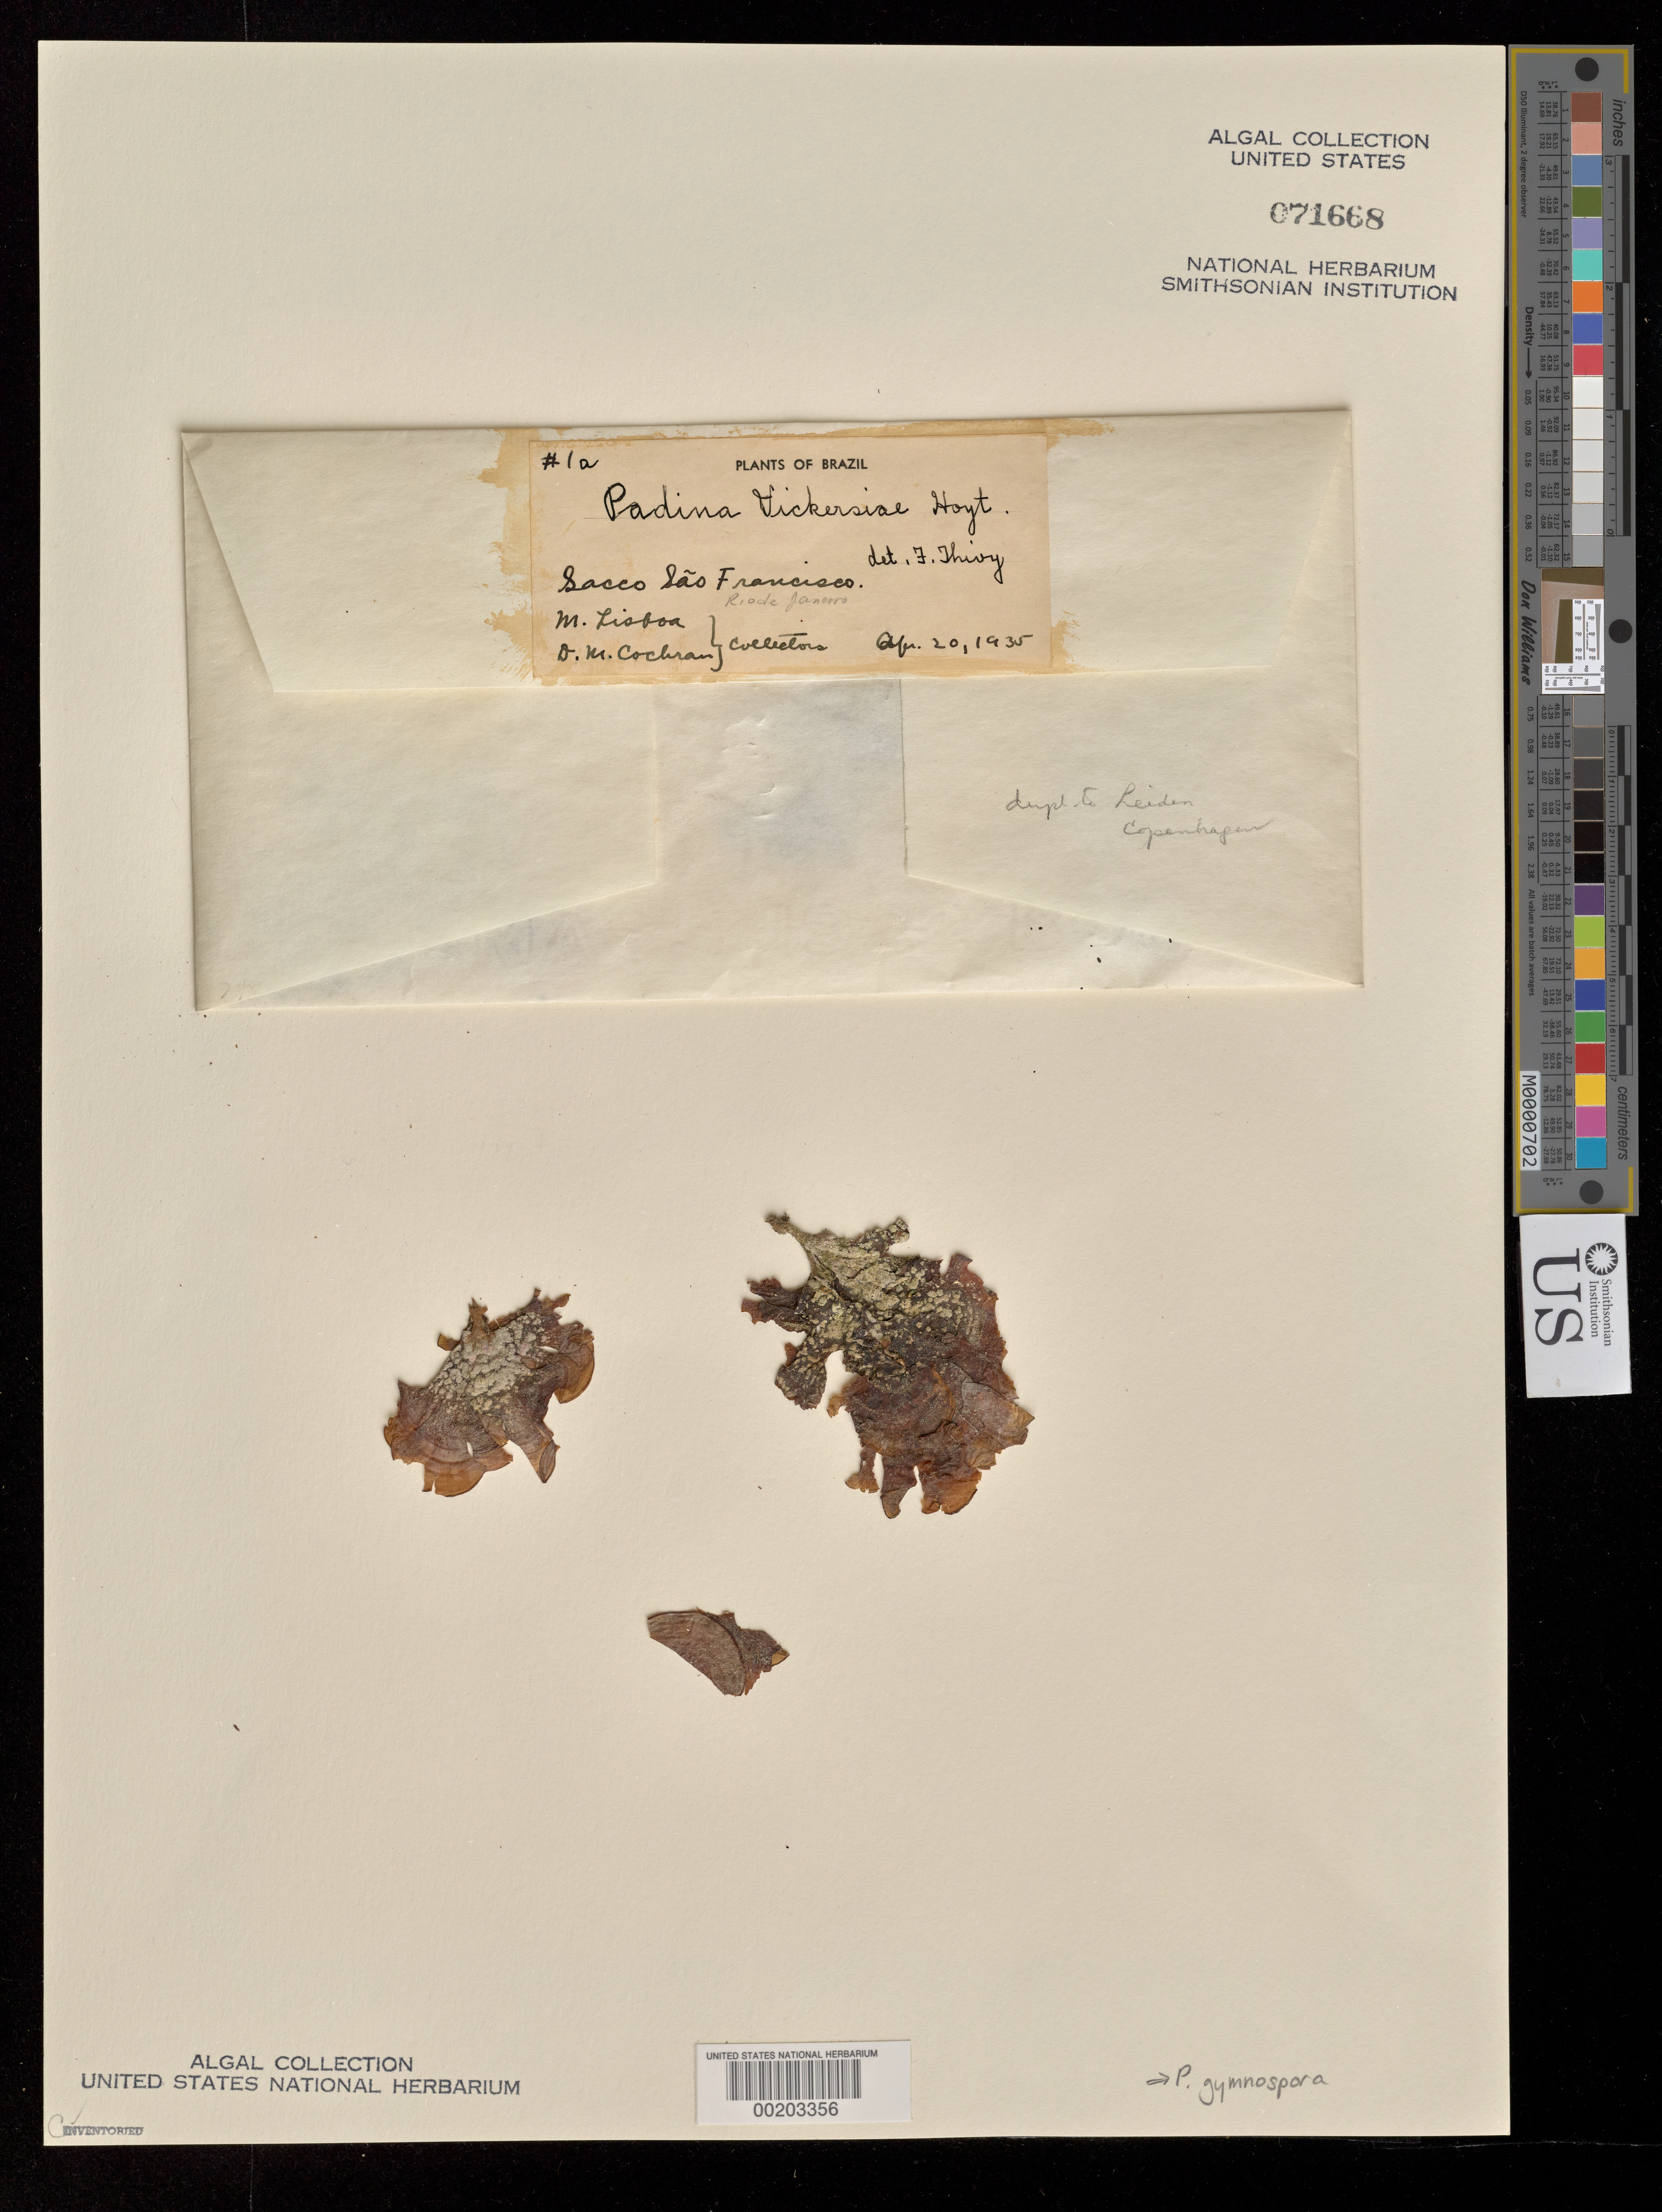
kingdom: Chromista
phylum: Ochrophyta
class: Phaeophyceae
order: Dictyotales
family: Dictyotaceae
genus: Padina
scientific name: Padina gymnospora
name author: (Kütz.) O.G. Sond.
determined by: Algae name updating Project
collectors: M. Lisboa & D. M. Cochran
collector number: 1a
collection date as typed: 20 Apr 1935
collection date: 1935-04-20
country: Brazil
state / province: Rio de Janeiro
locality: Sacco sao francisco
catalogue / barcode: US 71668